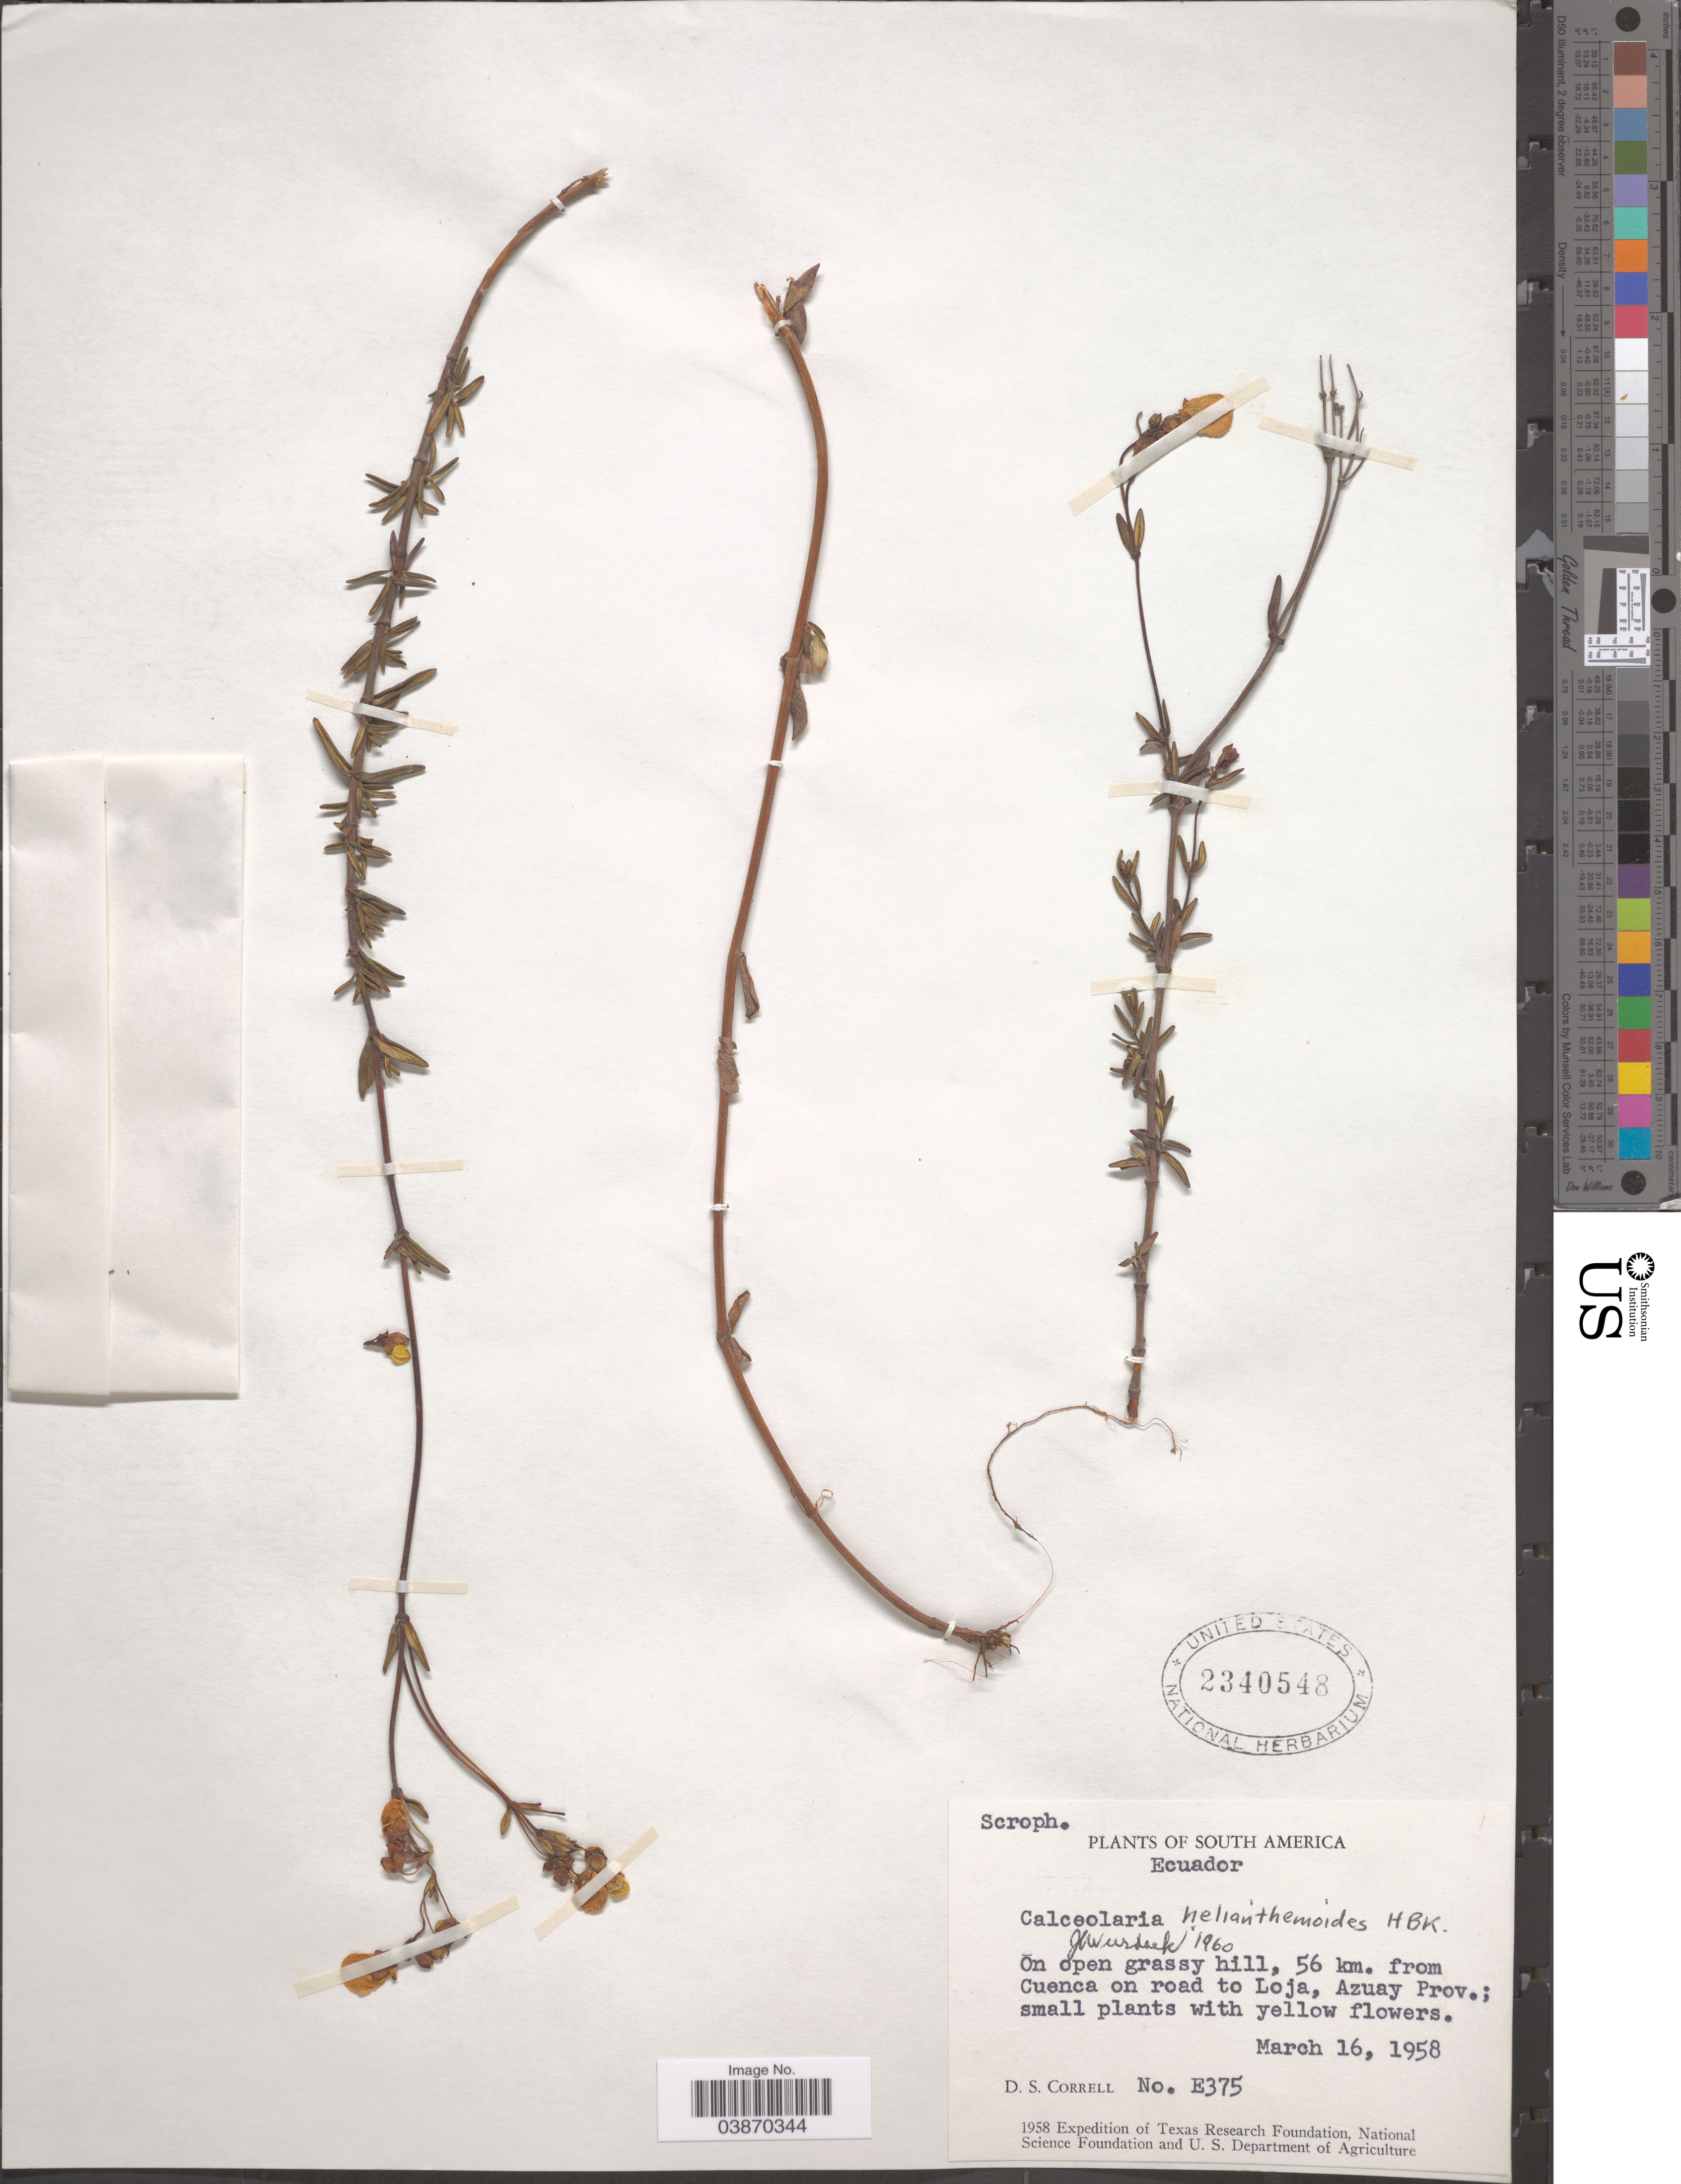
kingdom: Plantae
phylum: Tracheophyta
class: Magnoliopsida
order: Lamiales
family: Calceolariaceae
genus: Calceolaria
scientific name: Calceolaria helianthemoides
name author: Kunth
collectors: D. S. Correll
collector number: E375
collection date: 1958-03-16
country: Ecuador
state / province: Azuay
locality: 56 km. from Cuenca on road to Loja.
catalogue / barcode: US 2340548